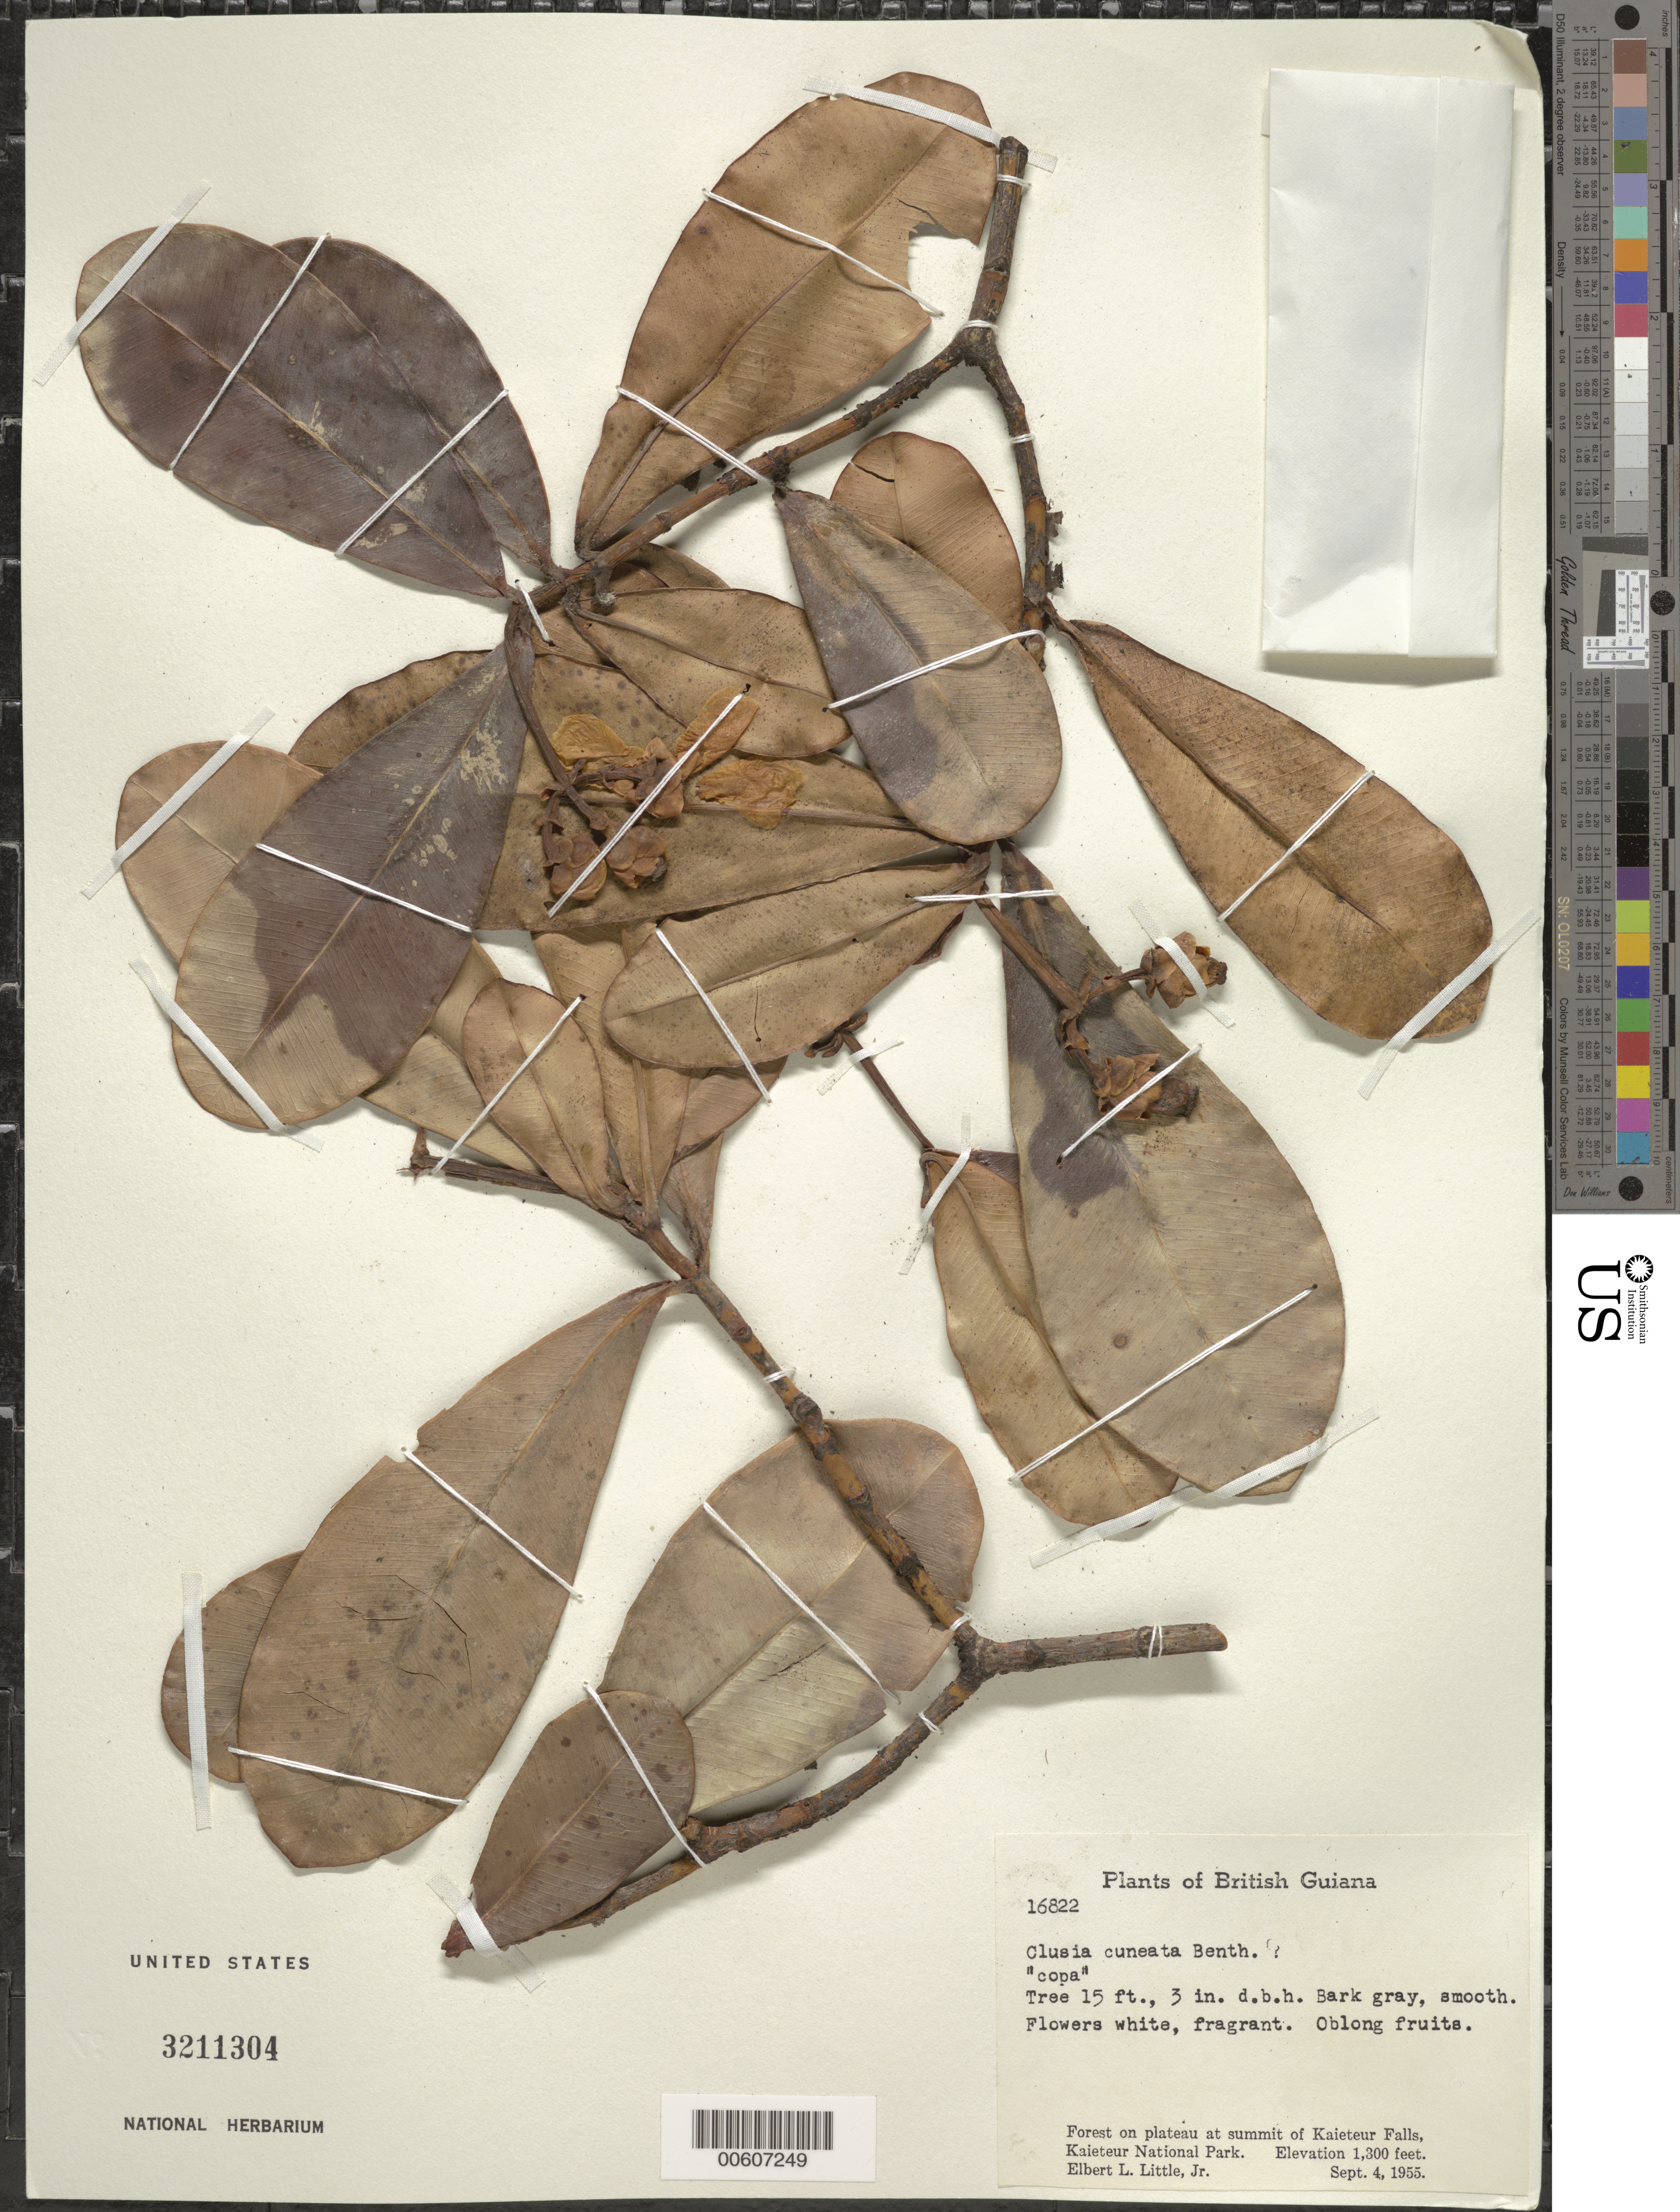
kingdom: Plantae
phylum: Tracheophyta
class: Magnoliopsida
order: Malpighiales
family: Clusiaceae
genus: Clusia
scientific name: Clusia cuneata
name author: Benth.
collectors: E. L. Little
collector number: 16822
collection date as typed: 4-Sep-55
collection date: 1955-09-04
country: Guyana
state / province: Potaro-Siparuni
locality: Kaieteur National Park, Kaieteur Falls, summit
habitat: Forest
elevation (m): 390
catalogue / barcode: US 3211304